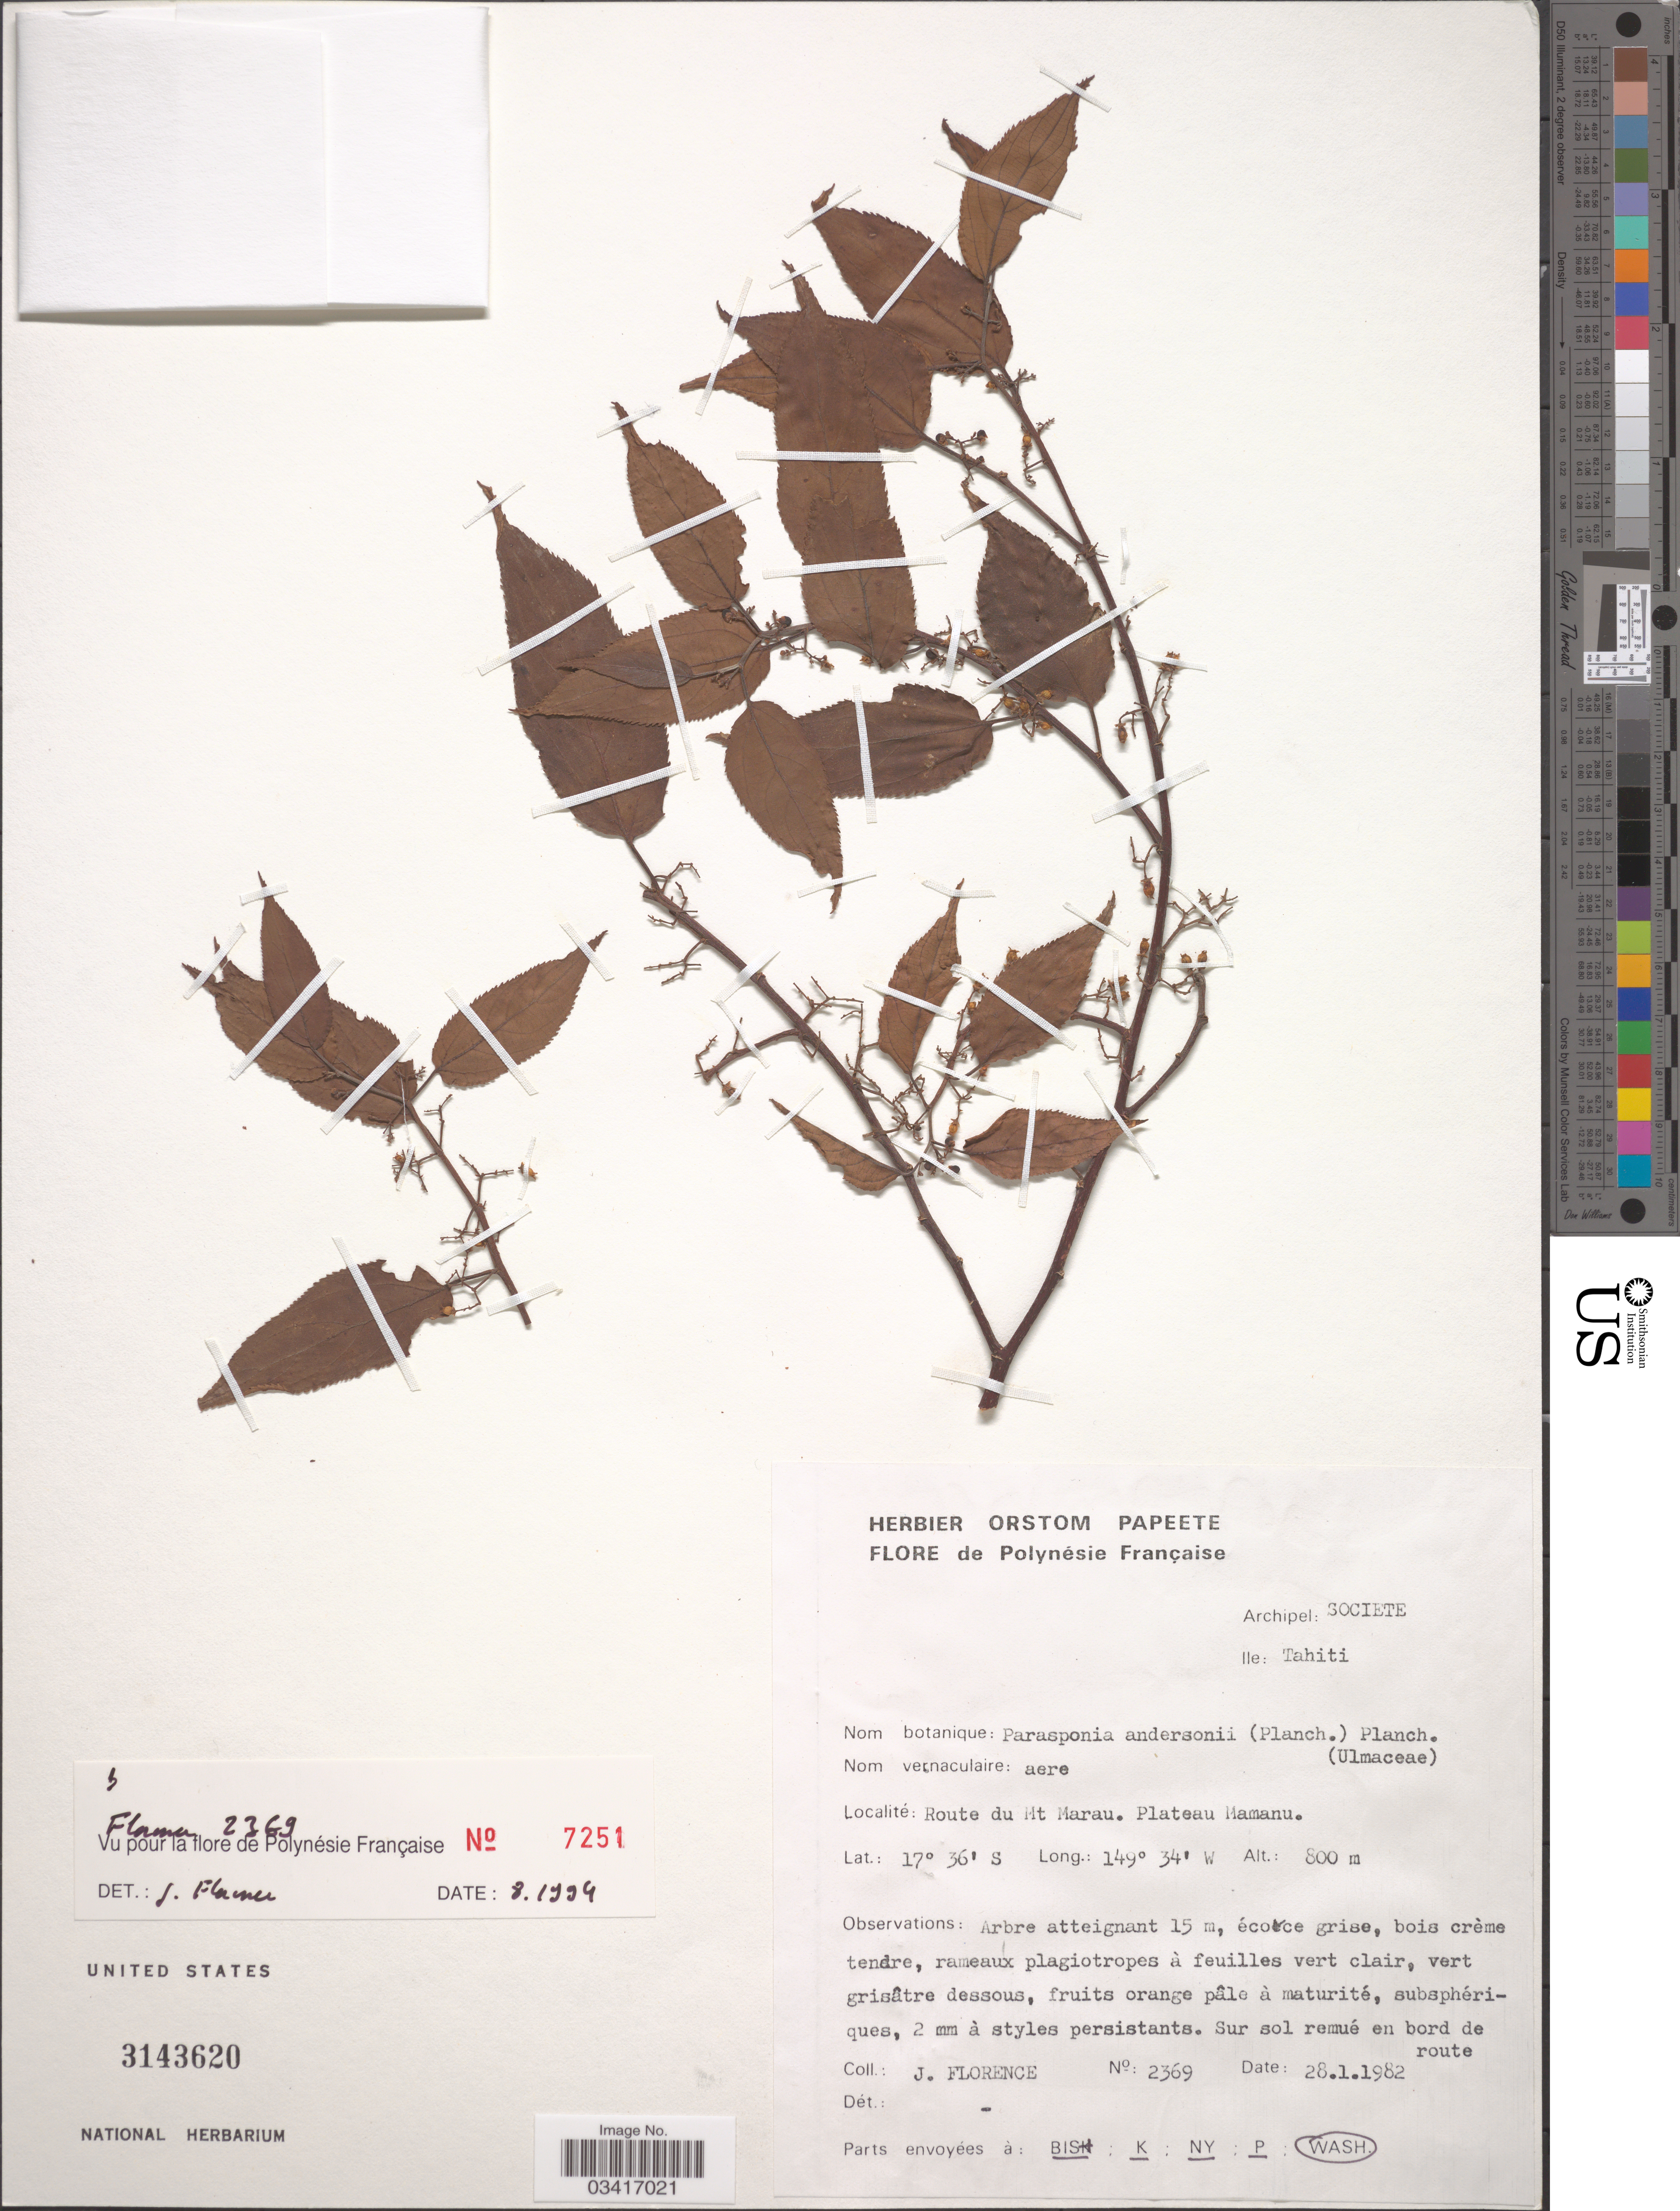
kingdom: Plantae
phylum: Tracheophyta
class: Magnoliopsida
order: Rosales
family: Cannabaceae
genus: Parasponia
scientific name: Parasponia andersonii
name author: Planch.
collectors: J. Florence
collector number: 2369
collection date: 1982-01-28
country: French Polynesia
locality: Polynésie Française. Archipel: Societe. Ile: Tahiti. Route du Mt. Marau. Plateau Mamanu.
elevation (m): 800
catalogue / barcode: US 3143620